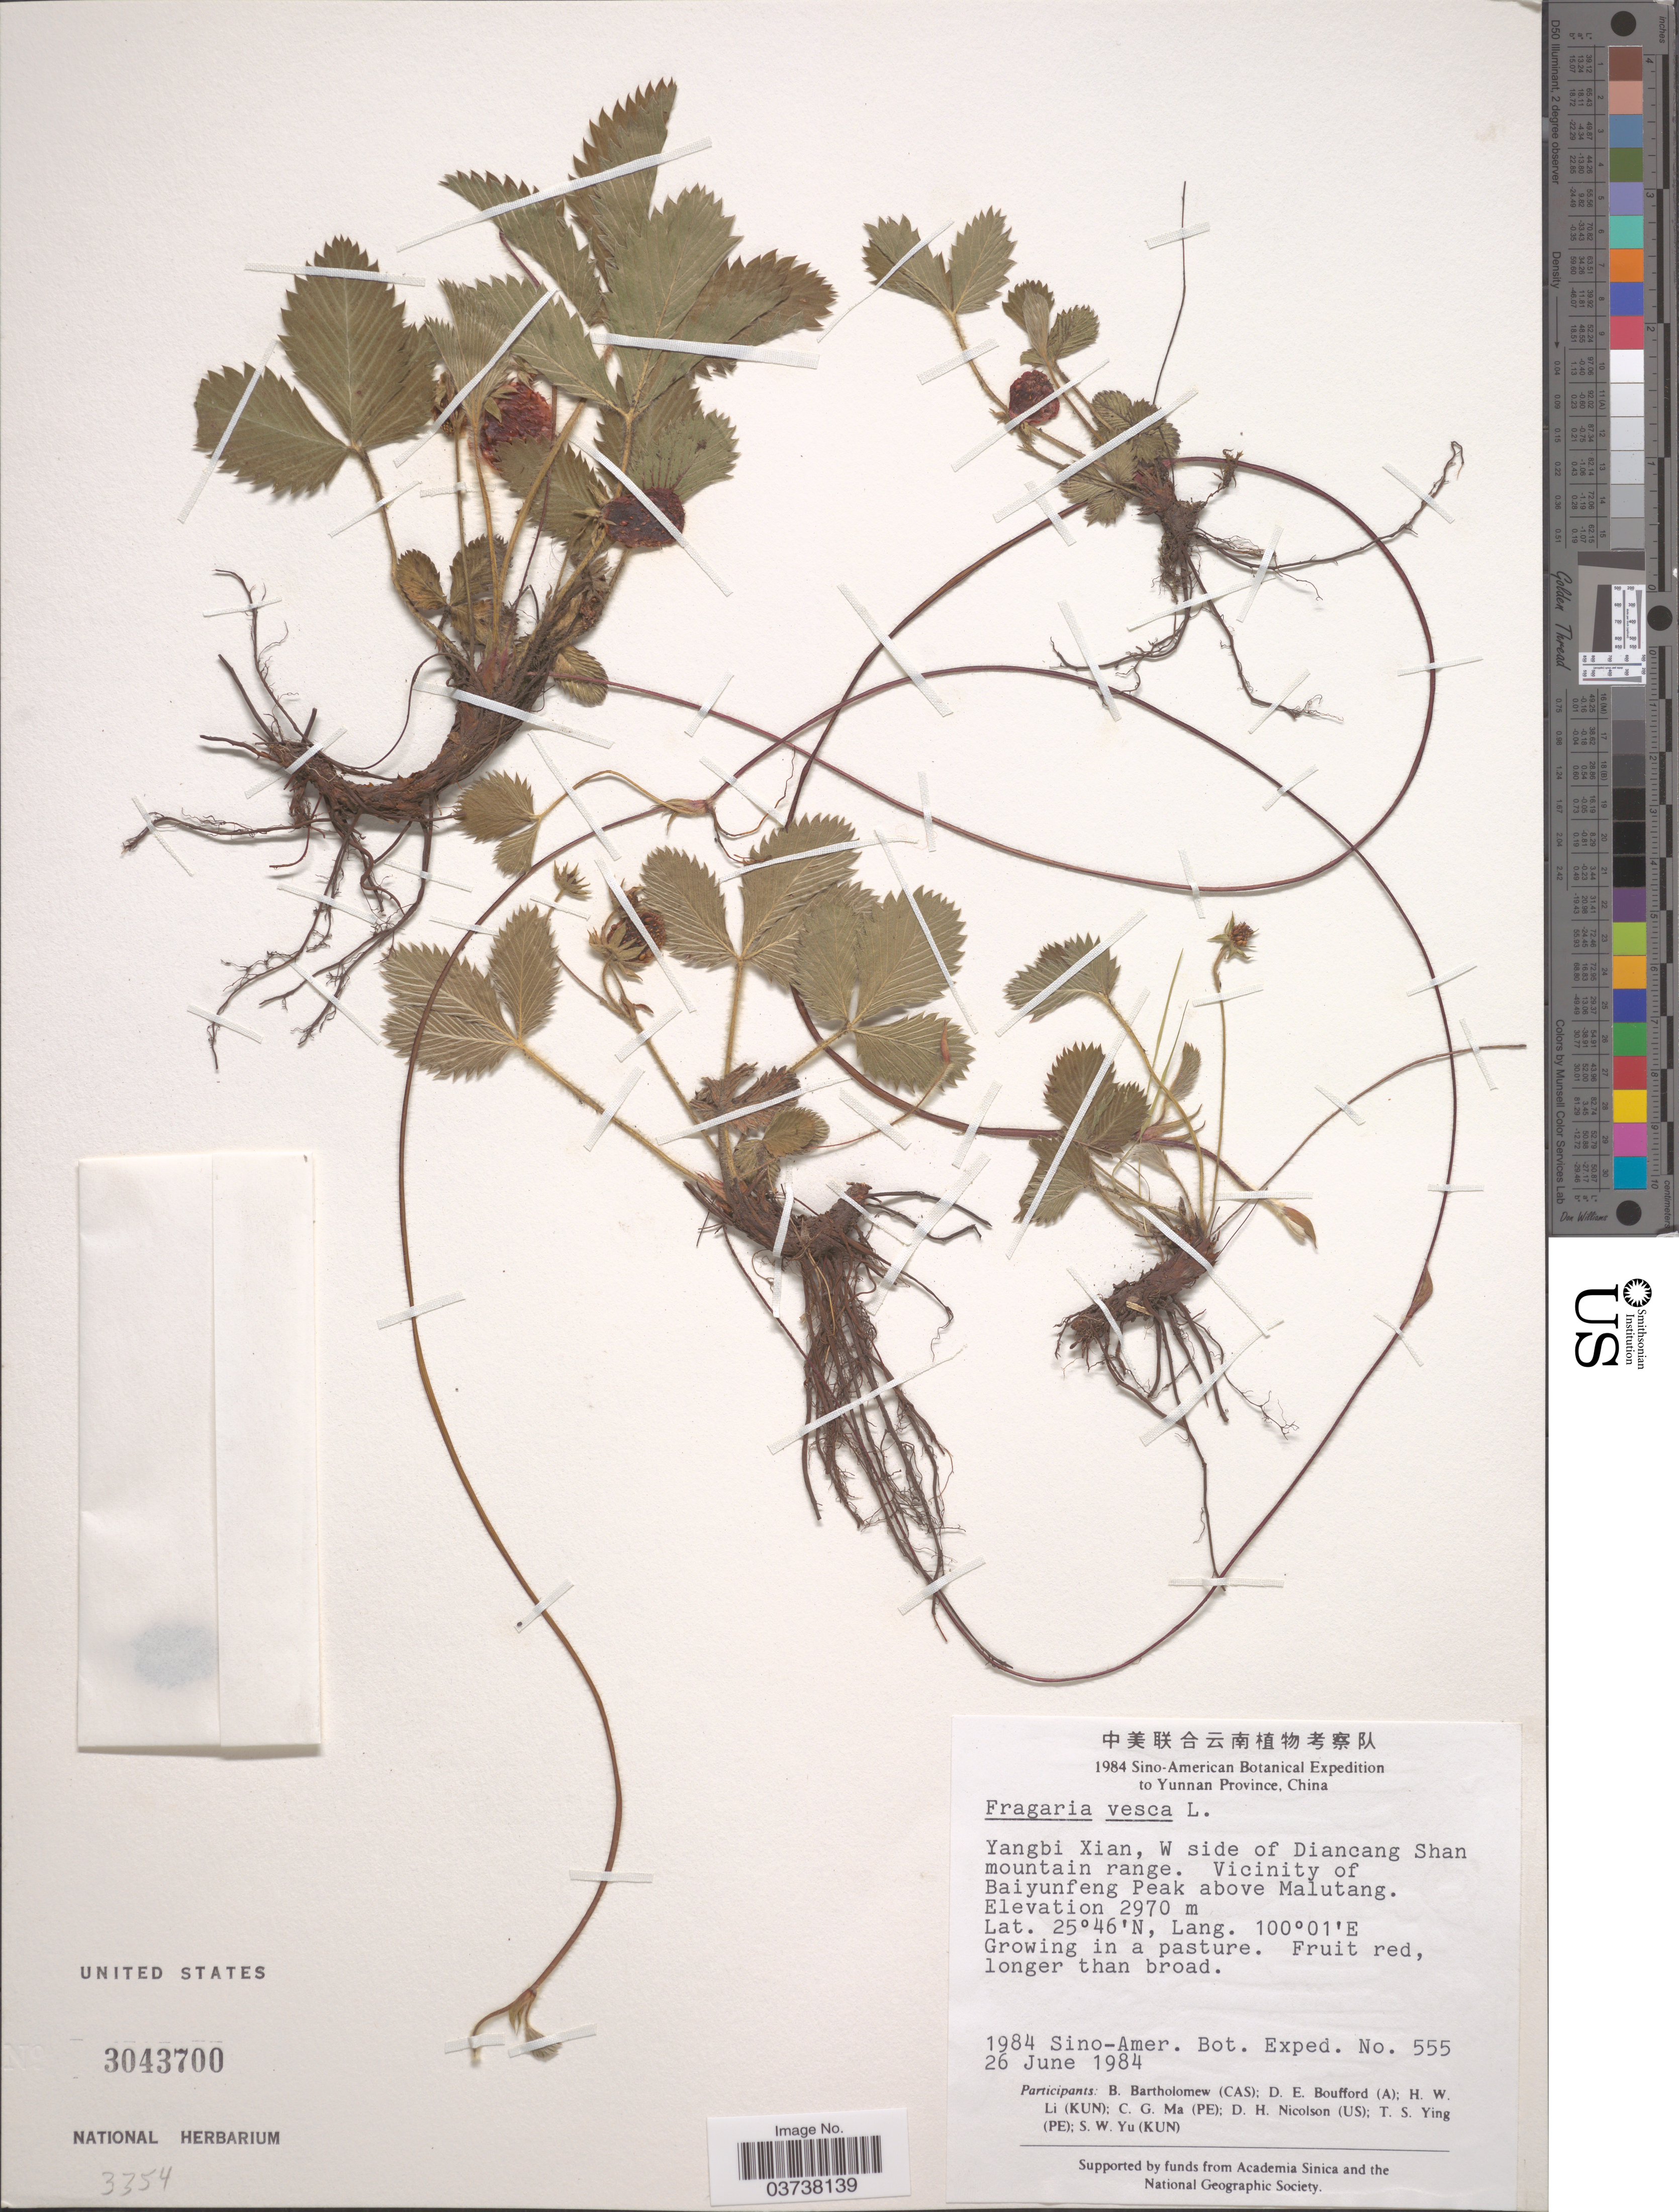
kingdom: Plantae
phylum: Tracheophyta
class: Magnoliopsida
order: Rosales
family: Rosaceae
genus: Fragaria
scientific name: Fragaria vesca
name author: L.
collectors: Sino-Amer. Bot. Exped. 1984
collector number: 555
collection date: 1984-06-26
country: China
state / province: Yunnan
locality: Yangbi Xian, W side of Diancang Shan mountain range. Vicinity of Baiyunfeng Peak above Malutang.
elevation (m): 2970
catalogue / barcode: US 3043700